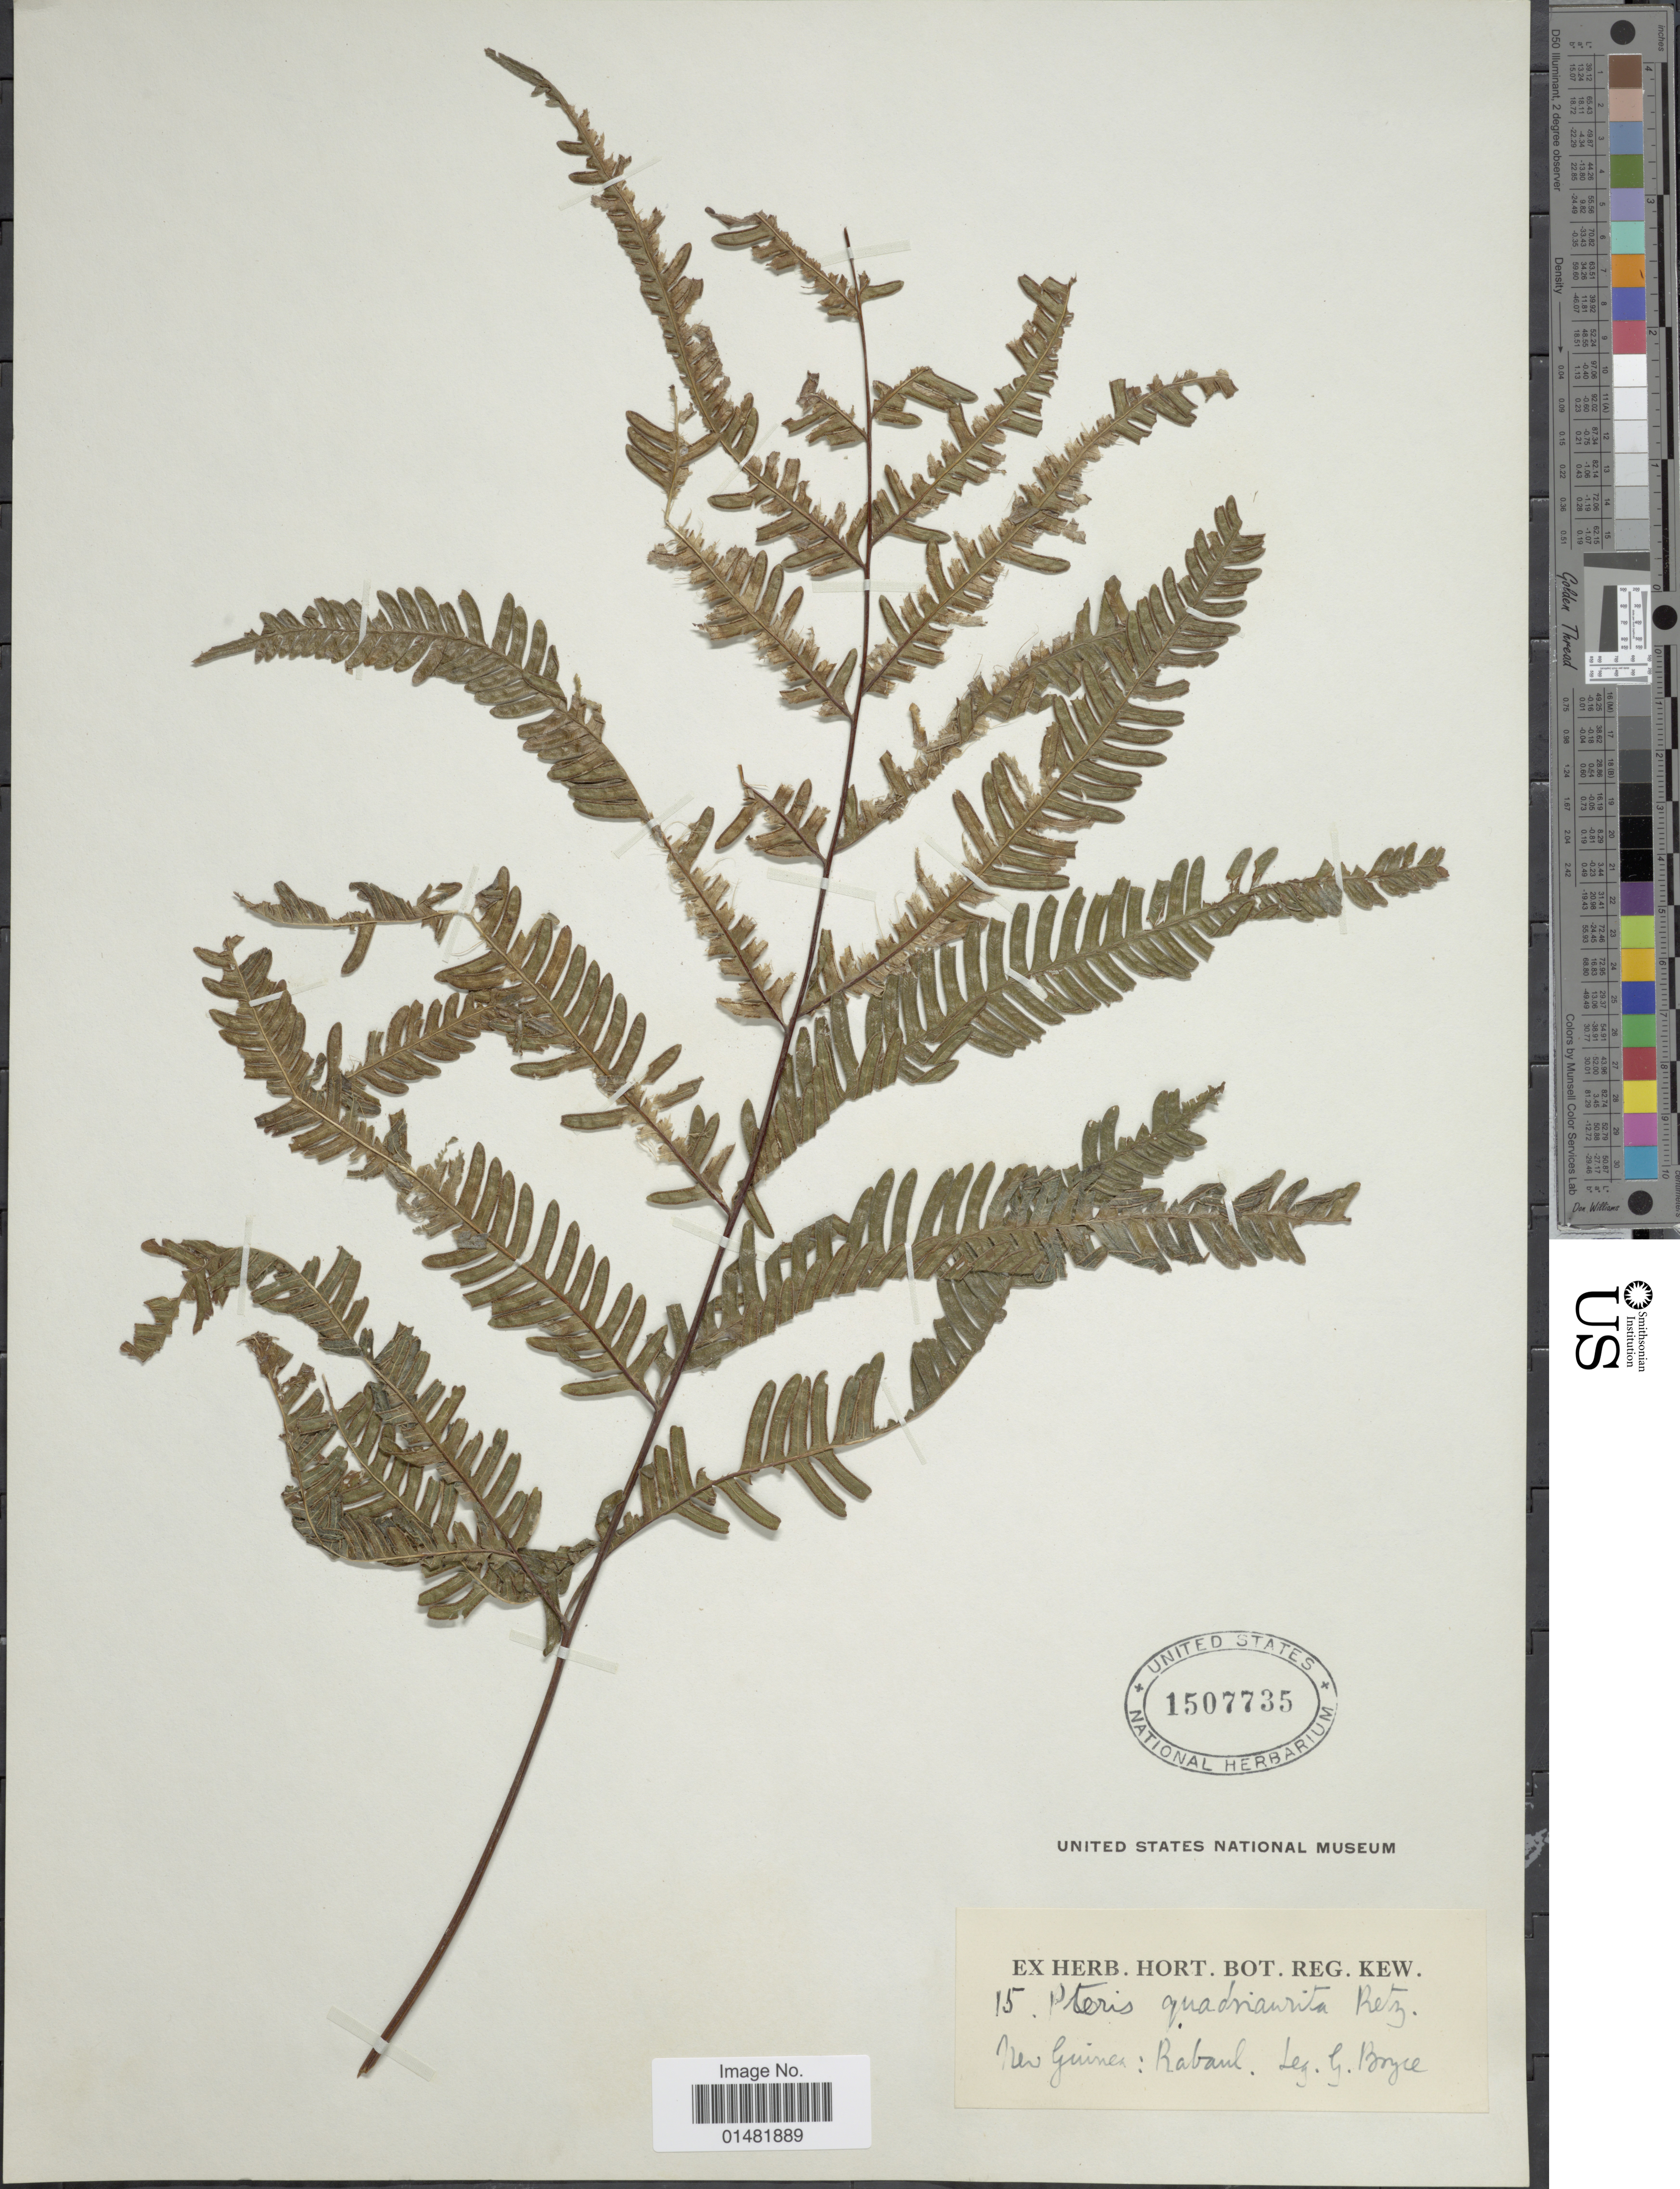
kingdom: Plantae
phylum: Tracheophyta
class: Polypodiopsida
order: Polypodiales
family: Pteridaceae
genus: Pteris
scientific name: Pteris pacifica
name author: Hieron.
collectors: G. Bryce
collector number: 15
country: Papua New Guinea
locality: New Guinea: Rabaul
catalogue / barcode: US 1507735